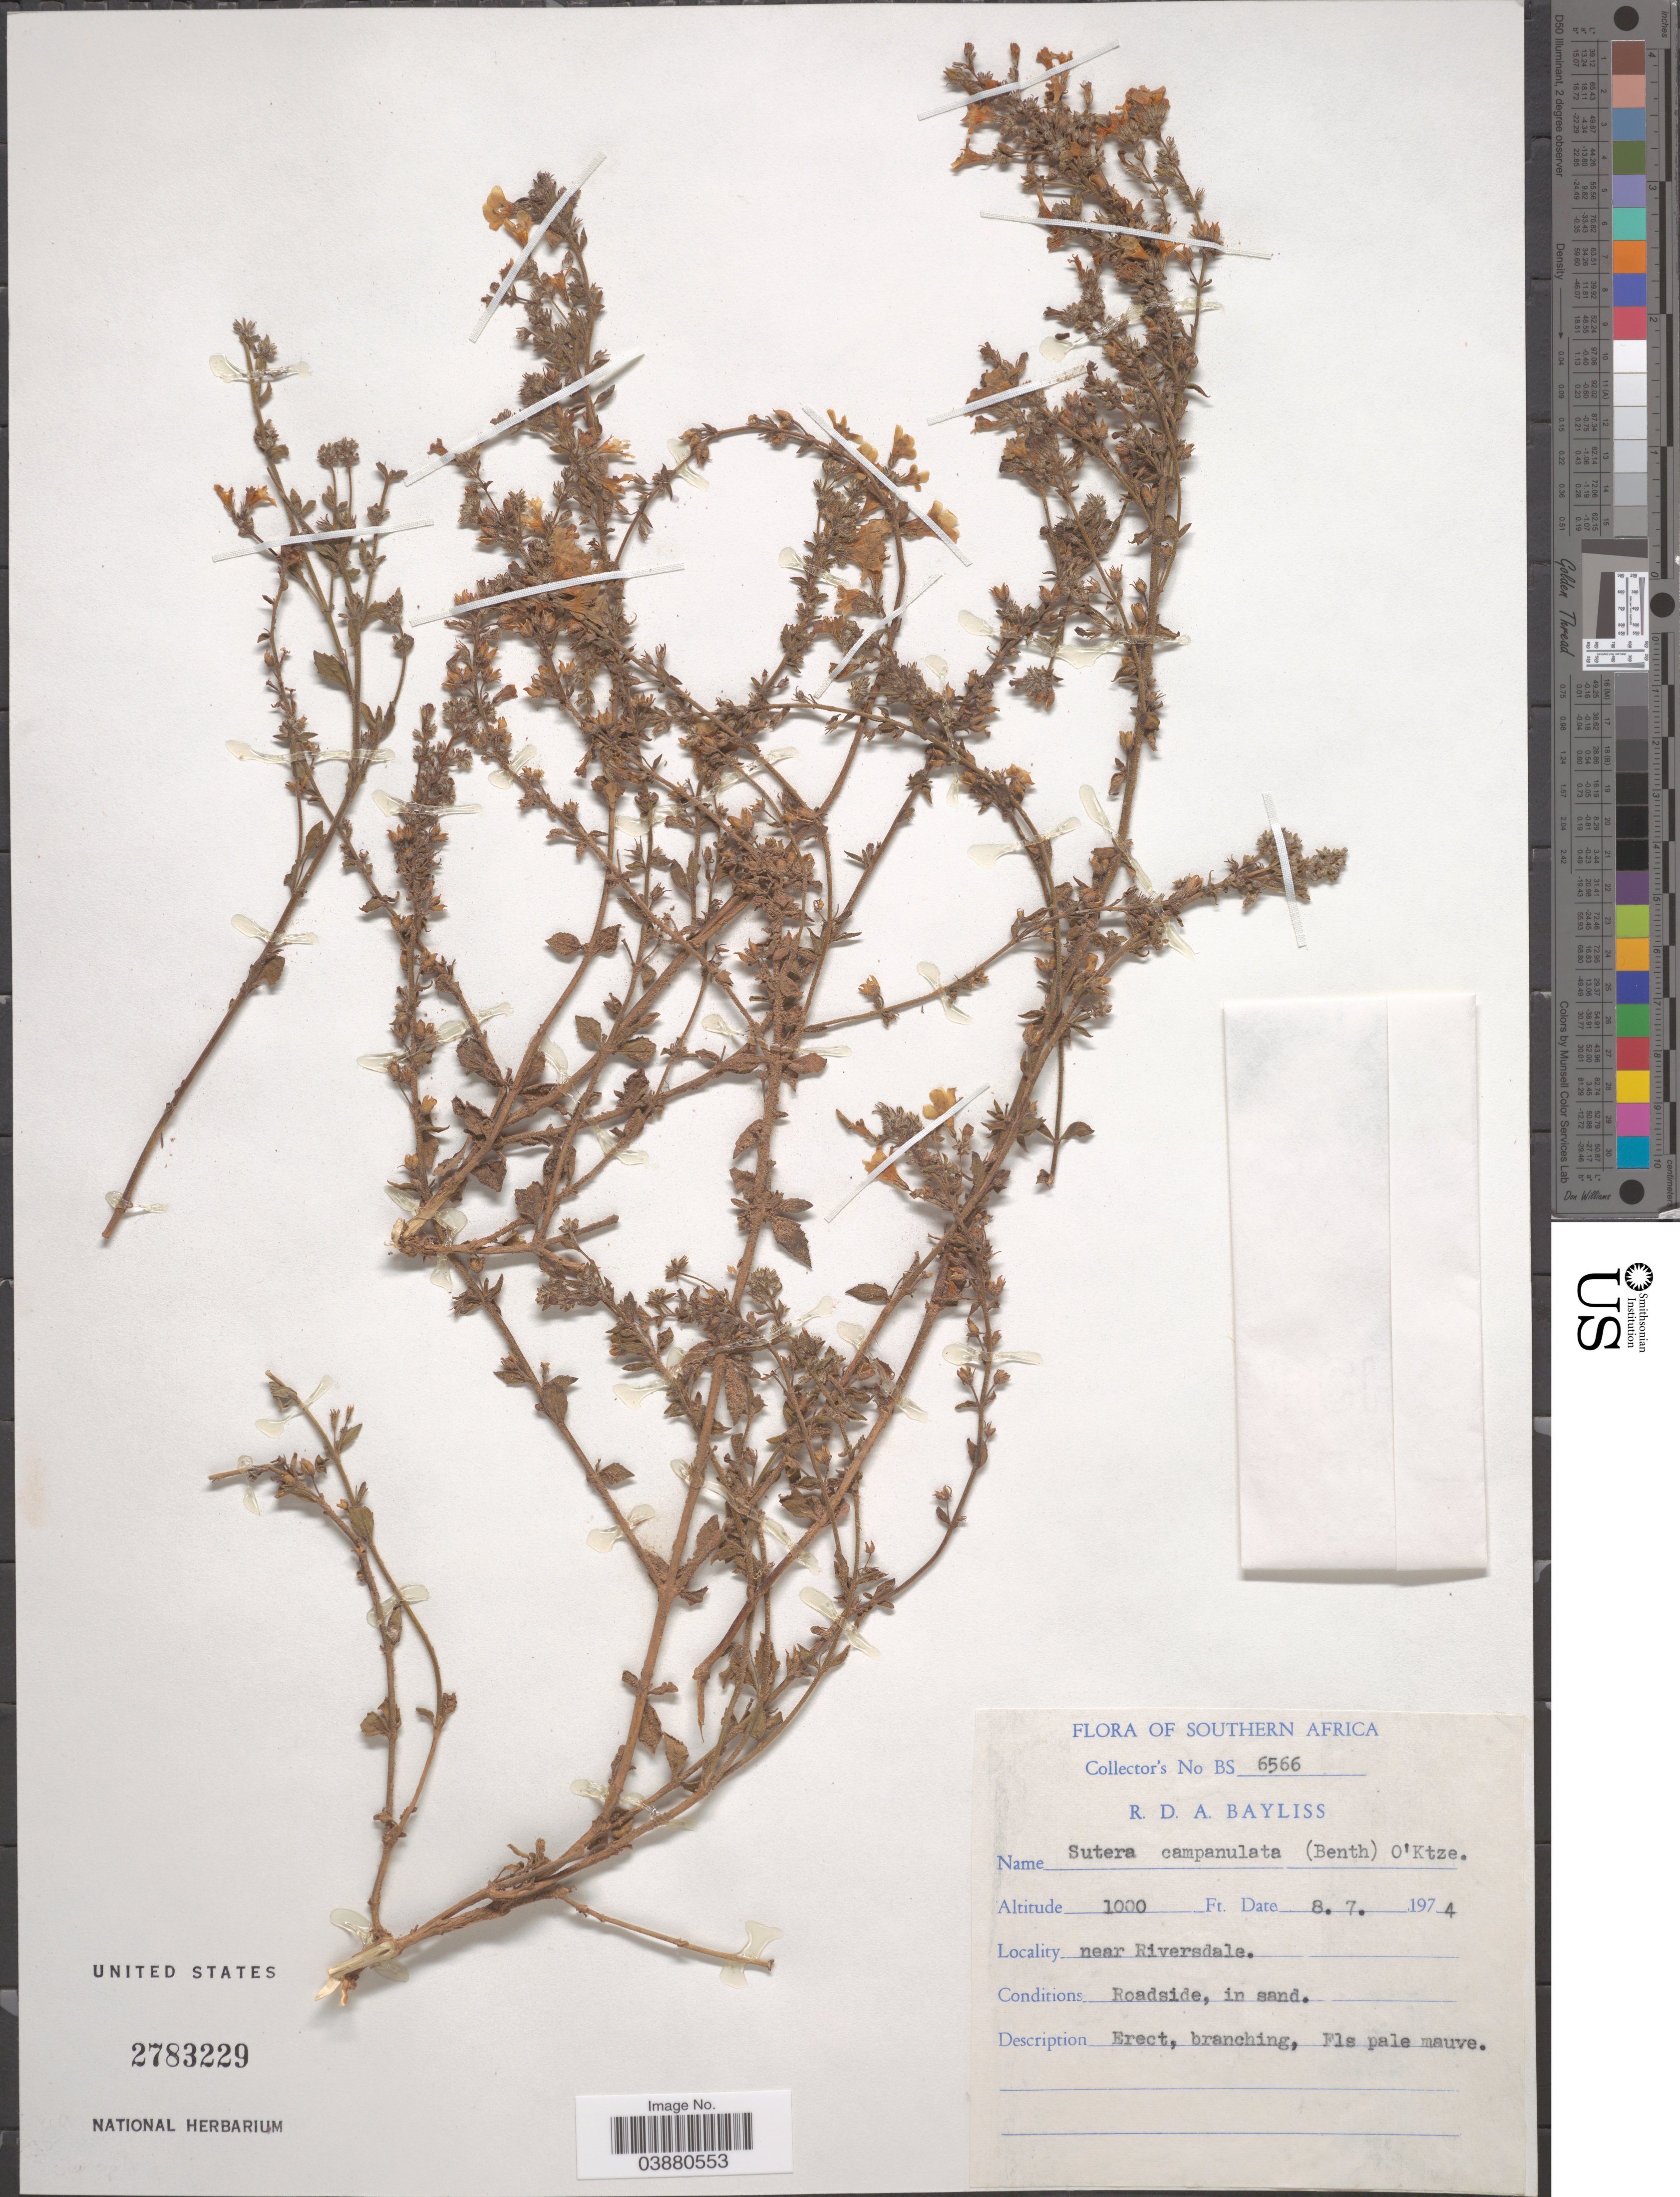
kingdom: Plantae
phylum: Tracheophyta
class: Magnoliopsida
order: Lamiales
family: Scrophulariaceae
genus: Sutera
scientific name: Sutera campanulata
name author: (Benth.) Kuntze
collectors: R. Bayliss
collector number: BS6566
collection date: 1974-07-08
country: South Africa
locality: Southern Africa. Near Riversdale. Roadside.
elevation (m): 305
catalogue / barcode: US 2783229